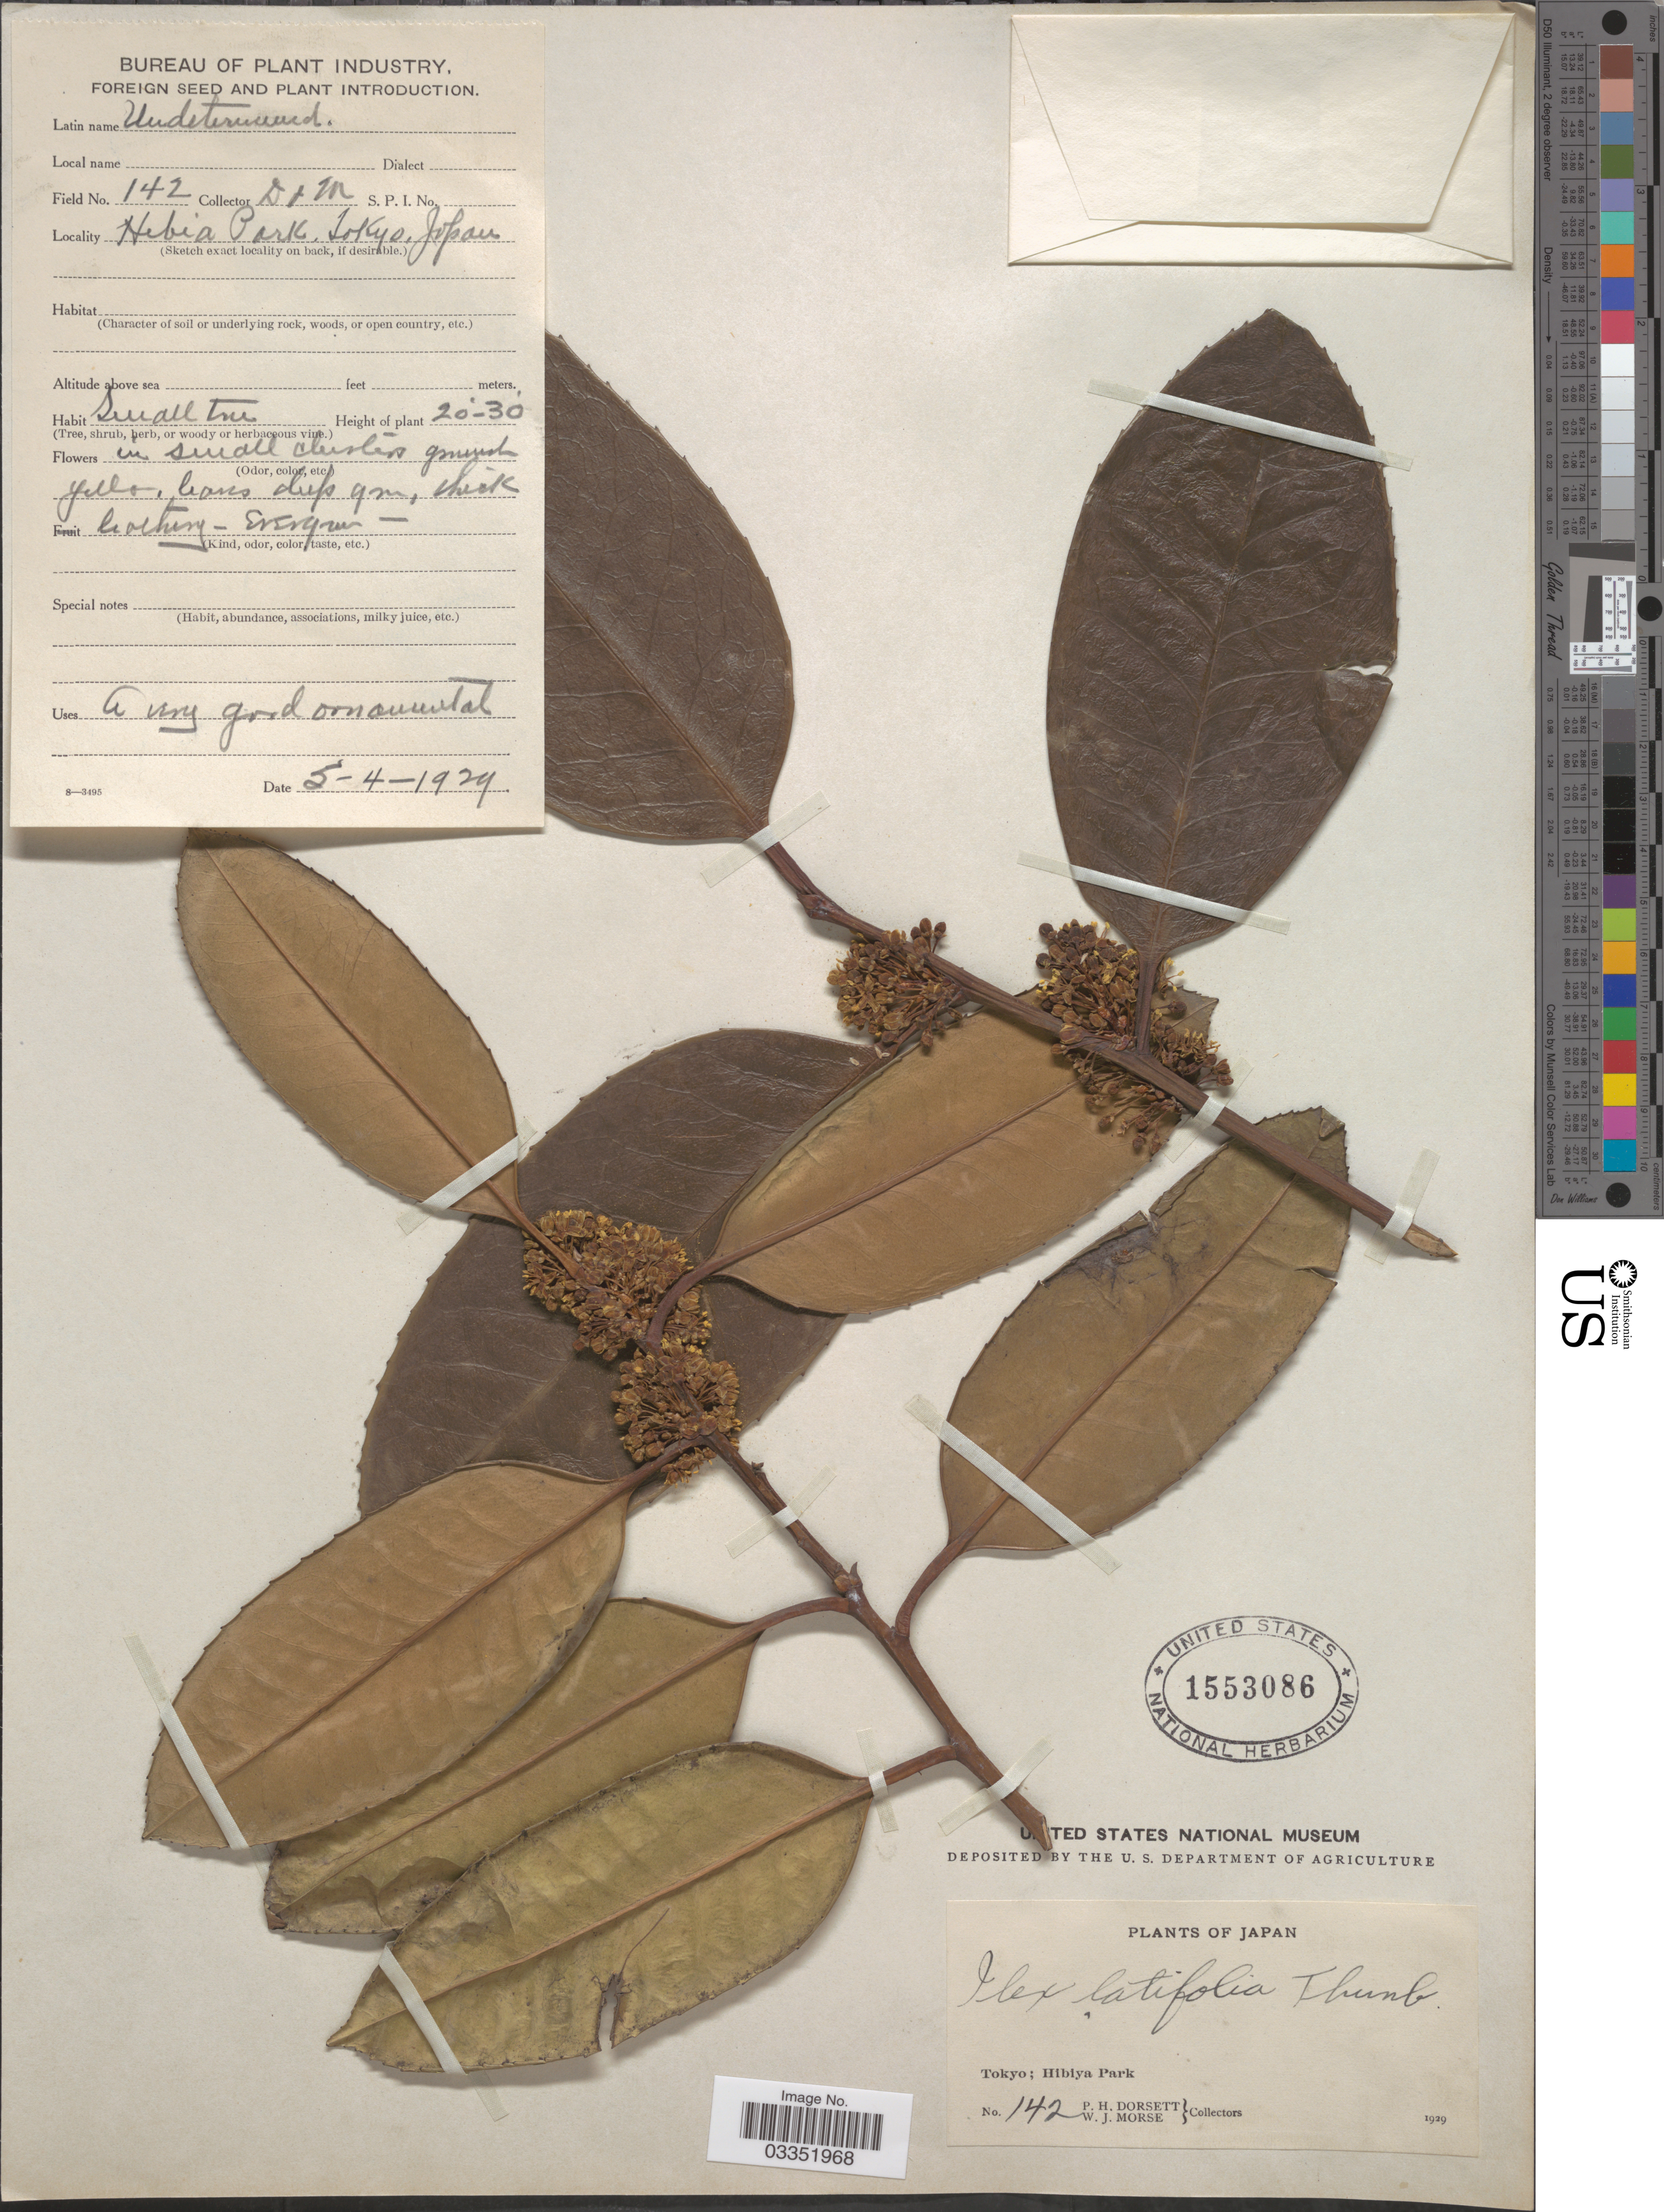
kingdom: Plantae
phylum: Tracheophyta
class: Magnoliopsida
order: Aquifoliales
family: Aquifoliaceae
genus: Ilex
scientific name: Ilex latifolia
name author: Thunb.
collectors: P. H. Dorsett & W. J. Morse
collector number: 142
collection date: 1929-04-05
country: Japan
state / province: Tokyo, Federal City of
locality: Tokyo; Hibiya Park.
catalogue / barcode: US 1553086